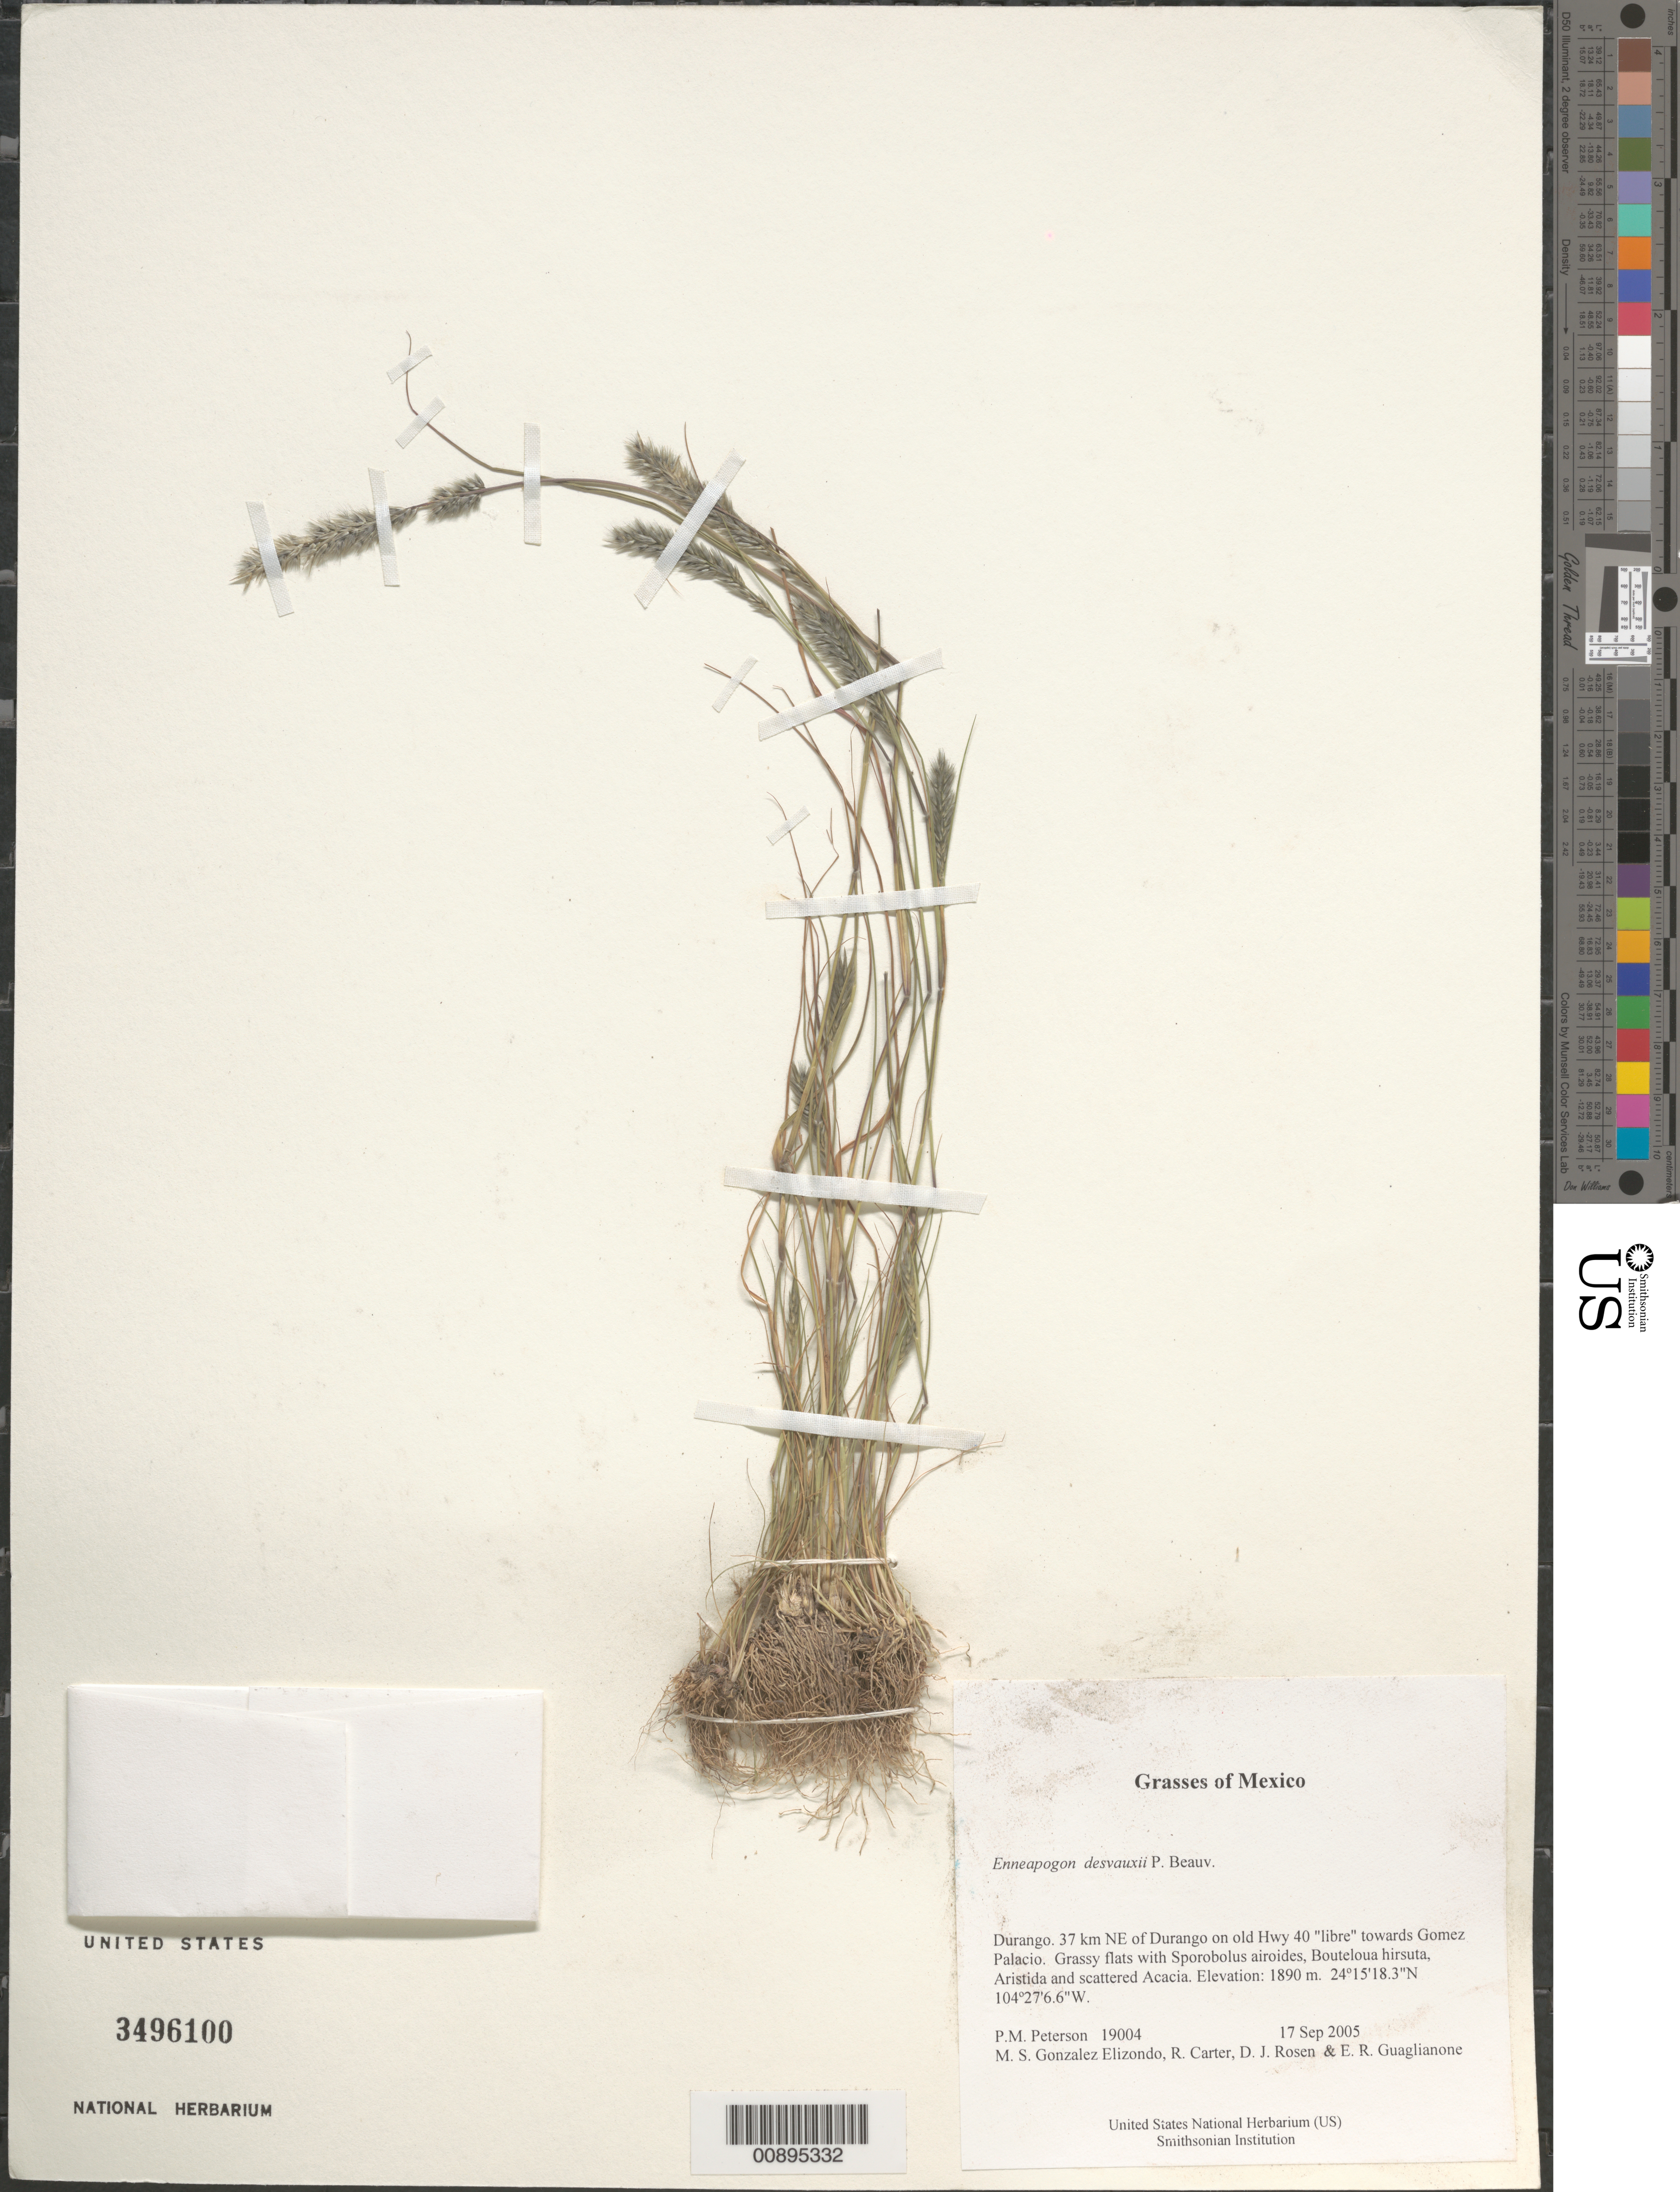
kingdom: Plantae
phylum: Tracheophyta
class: Liliopsida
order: Poales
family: Poaceae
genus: Enneapogon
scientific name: Enneapogon desvauxii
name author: P. Beauv.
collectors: P. M. Peterson, M. S. González-Elizondo, R. Carter, D. J. Rosen, E. R. Guaglianone & A. Torres Soto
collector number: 19004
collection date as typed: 17 Sep 2005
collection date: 2005-09-17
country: Mexico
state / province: Durango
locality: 37 km NE of Durango on old Hwy 40 "libre" towards Gomez Palacio. Grassy flats with Sporobolus airoides, Bouteloua hirsuta, Aristida and scattered Acacia.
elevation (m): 1890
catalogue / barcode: US 3496100